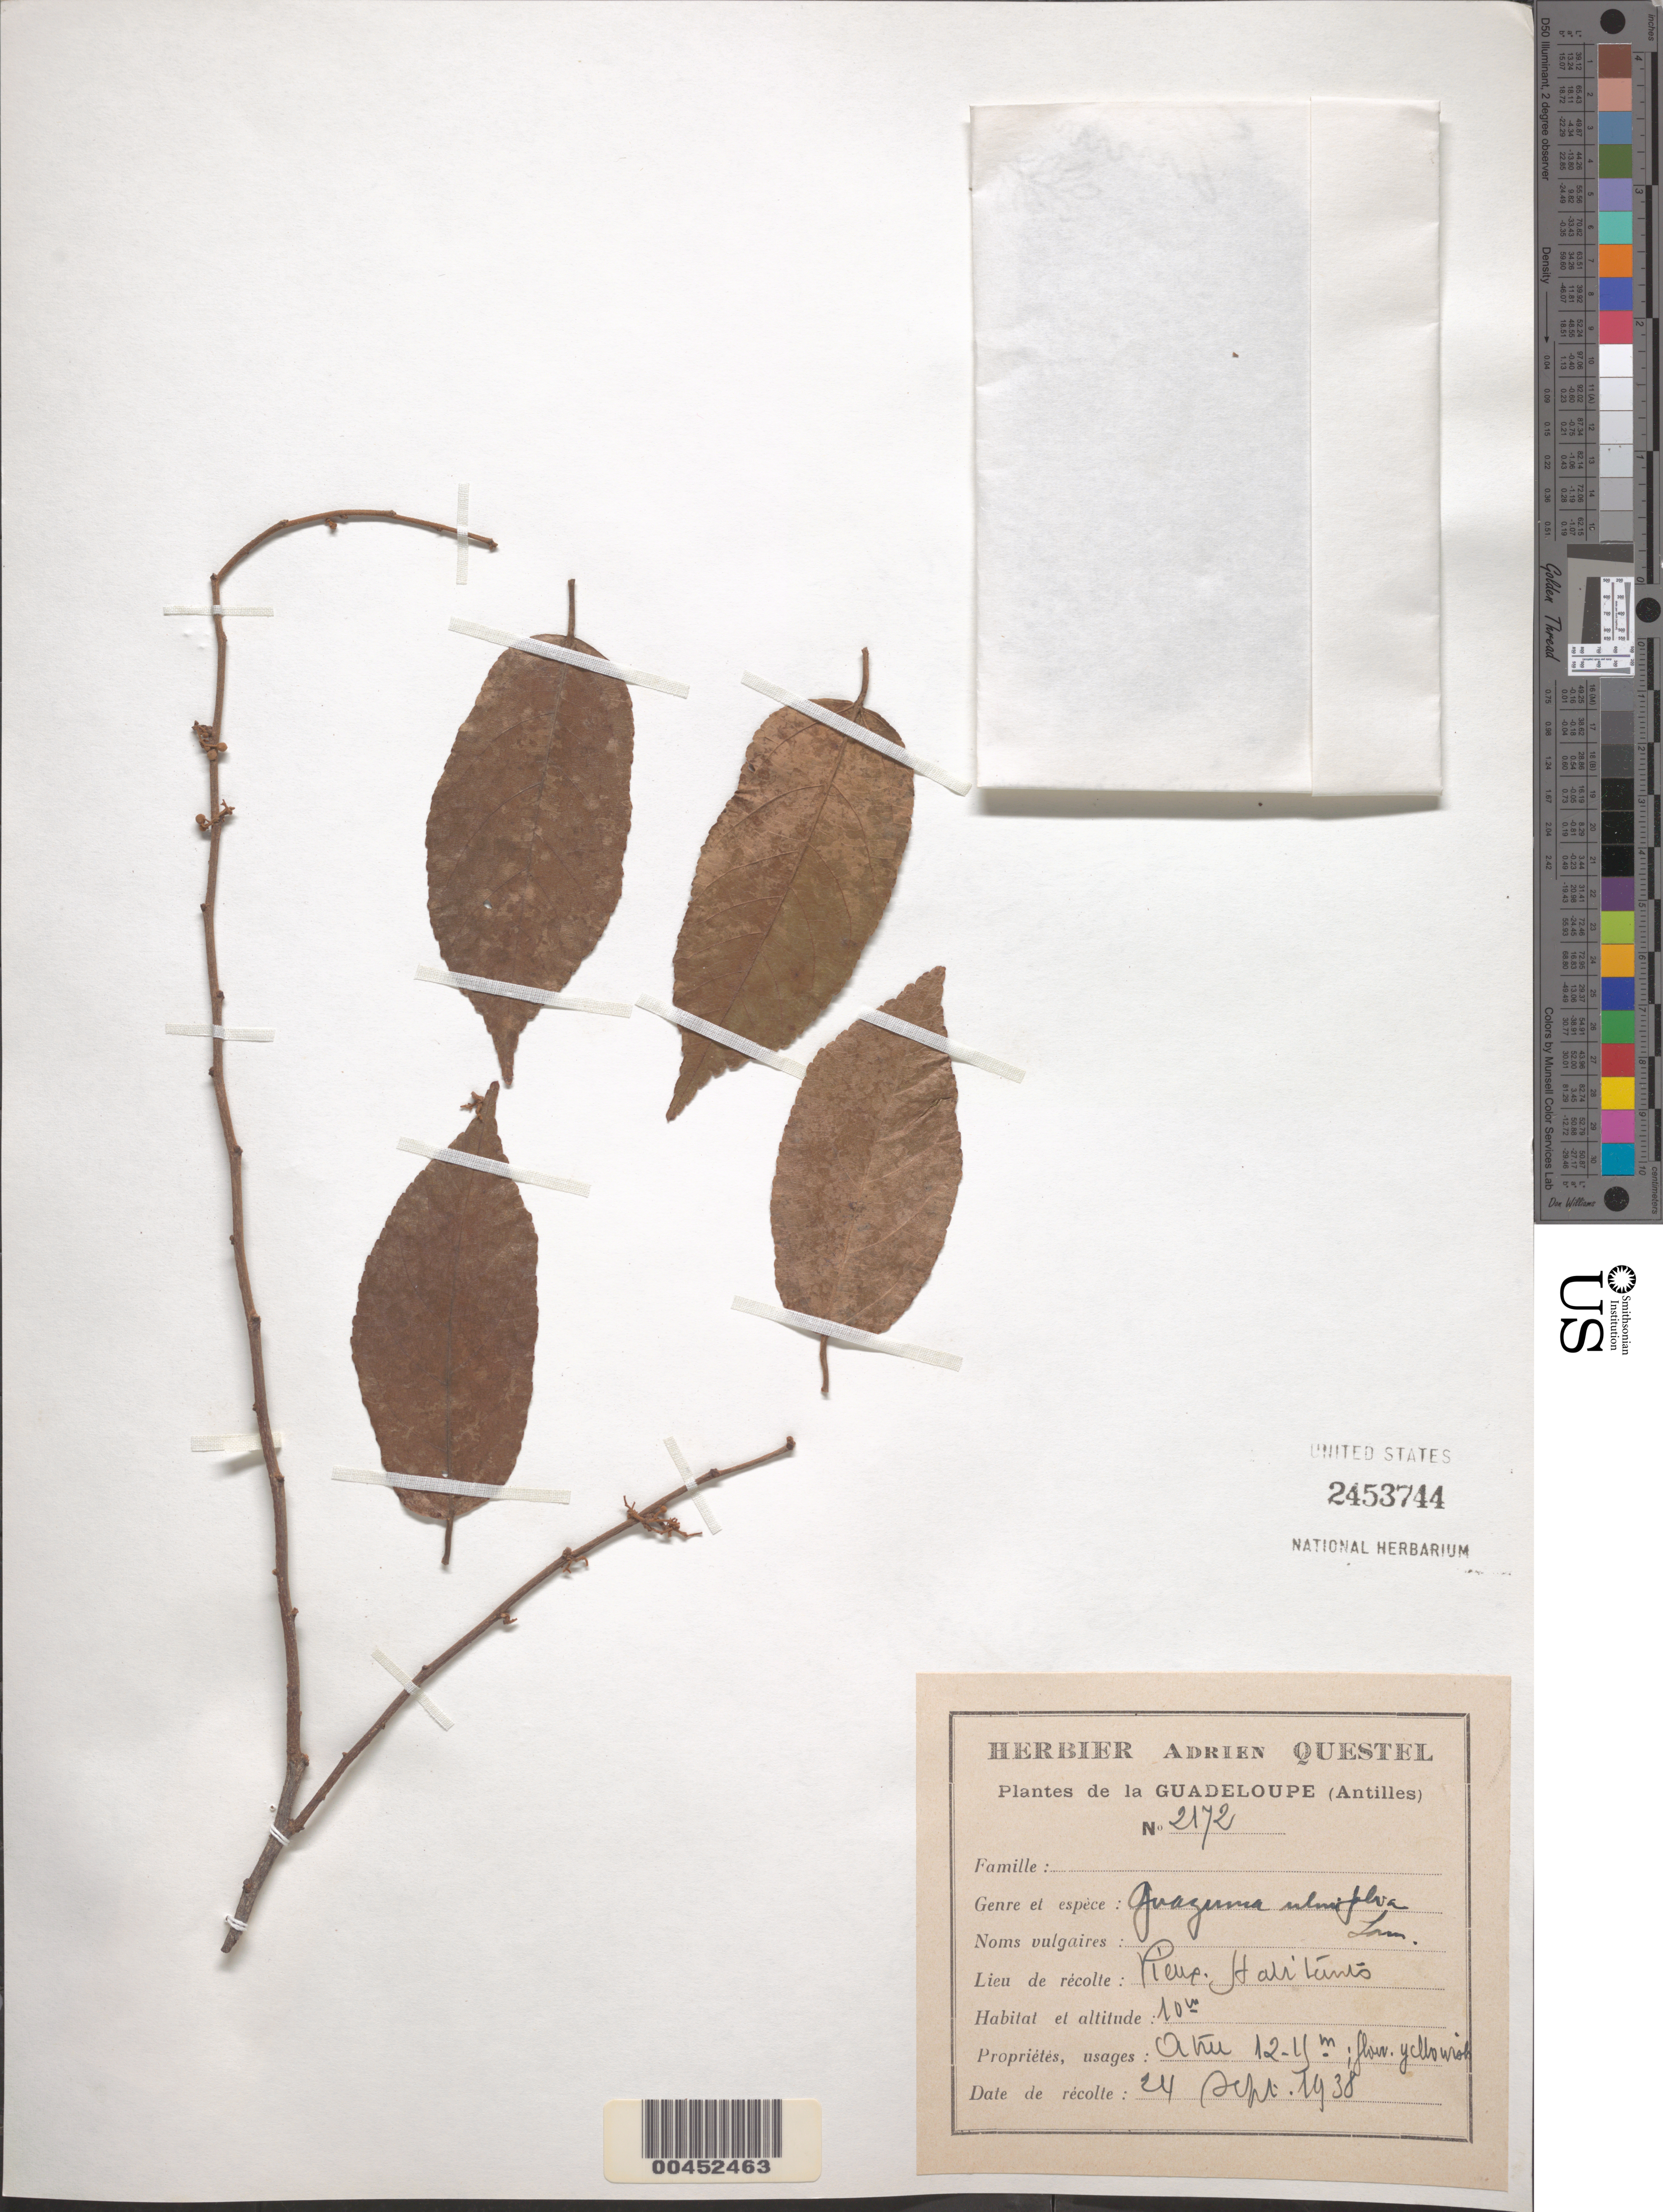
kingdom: Plantae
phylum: Tracheophyta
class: Magnoliopsida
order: Malvales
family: Malvaceae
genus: Guazuma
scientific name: Guazuma ulmifolia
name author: Lam.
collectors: A. Questal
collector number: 2172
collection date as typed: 24 Sep 1938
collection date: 1938-09-24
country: Guadeloupe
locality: Vieux Habitants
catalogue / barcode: US 2453744